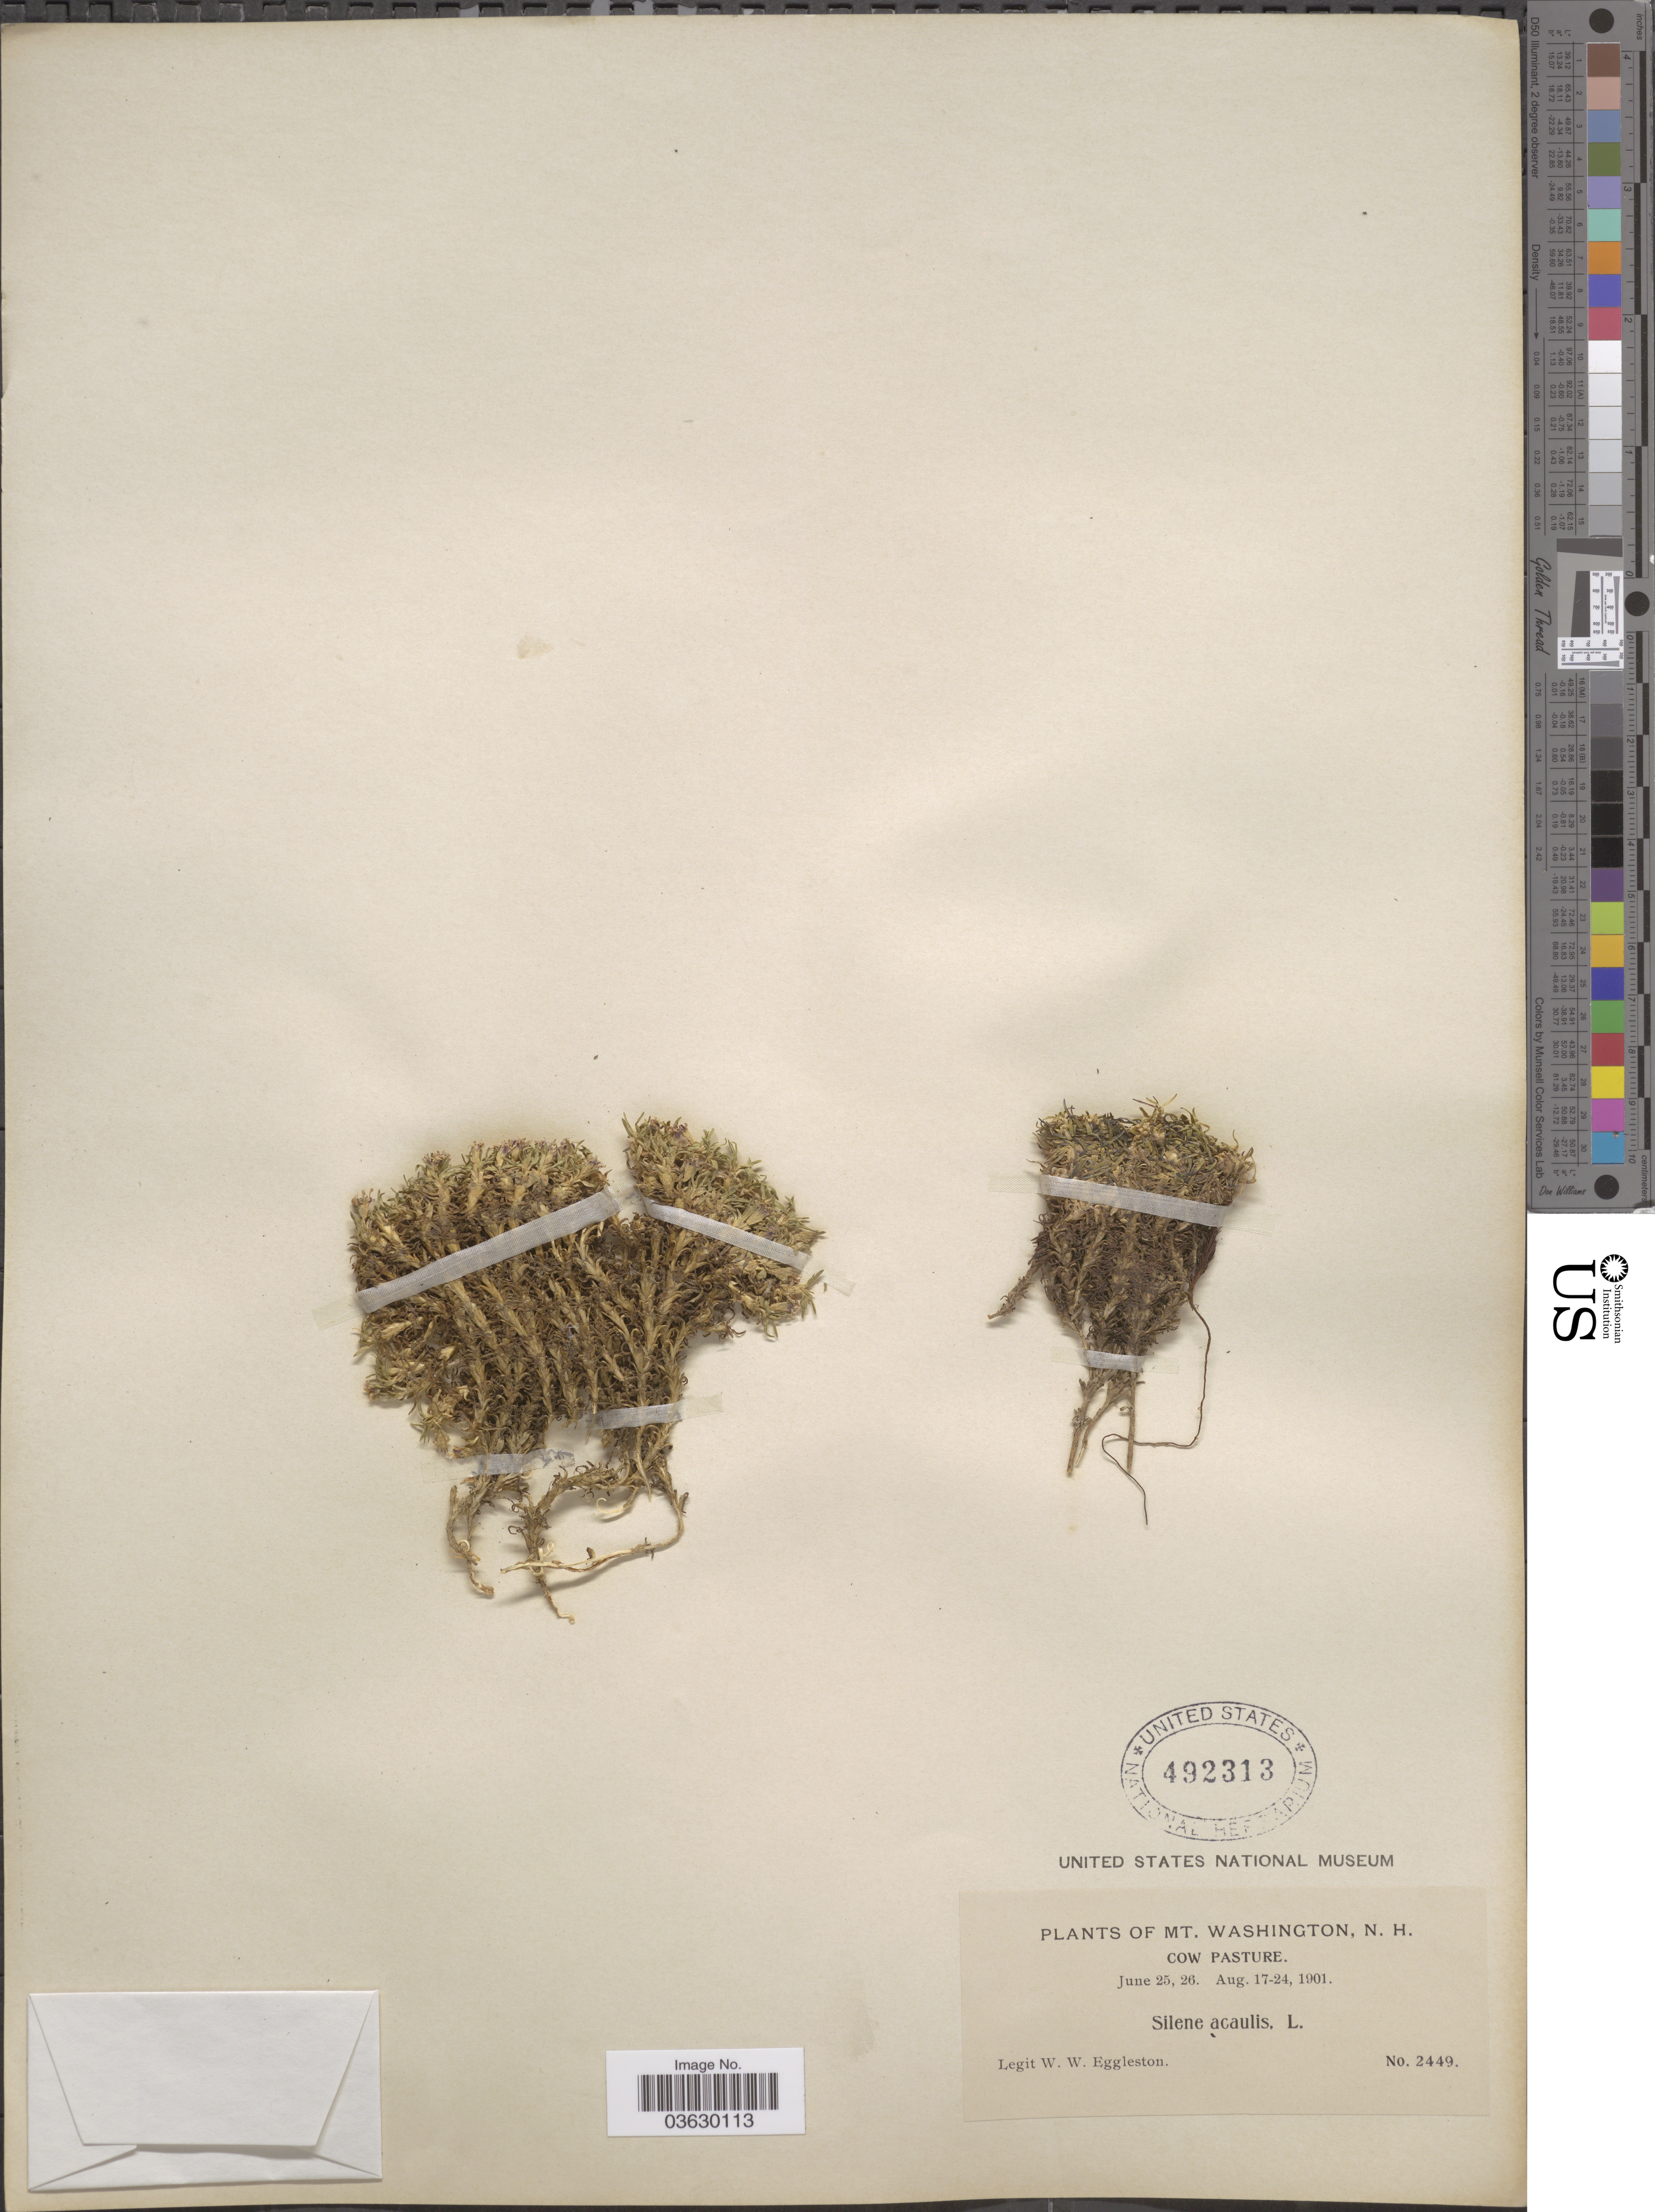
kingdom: Plantae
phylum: Tracheophyta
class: Magnoliopsida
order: Caryophyllales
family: Caryophyllaceae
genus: Silene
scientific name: Silene acaulis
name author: (L.) Jacq.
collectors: W. W. Eggleston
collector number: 2449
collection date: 1901-06-25/1901-08-24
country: United States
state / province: New Hampshire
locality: Mt. Washington. Cow Pasture.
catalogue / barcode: US 492313